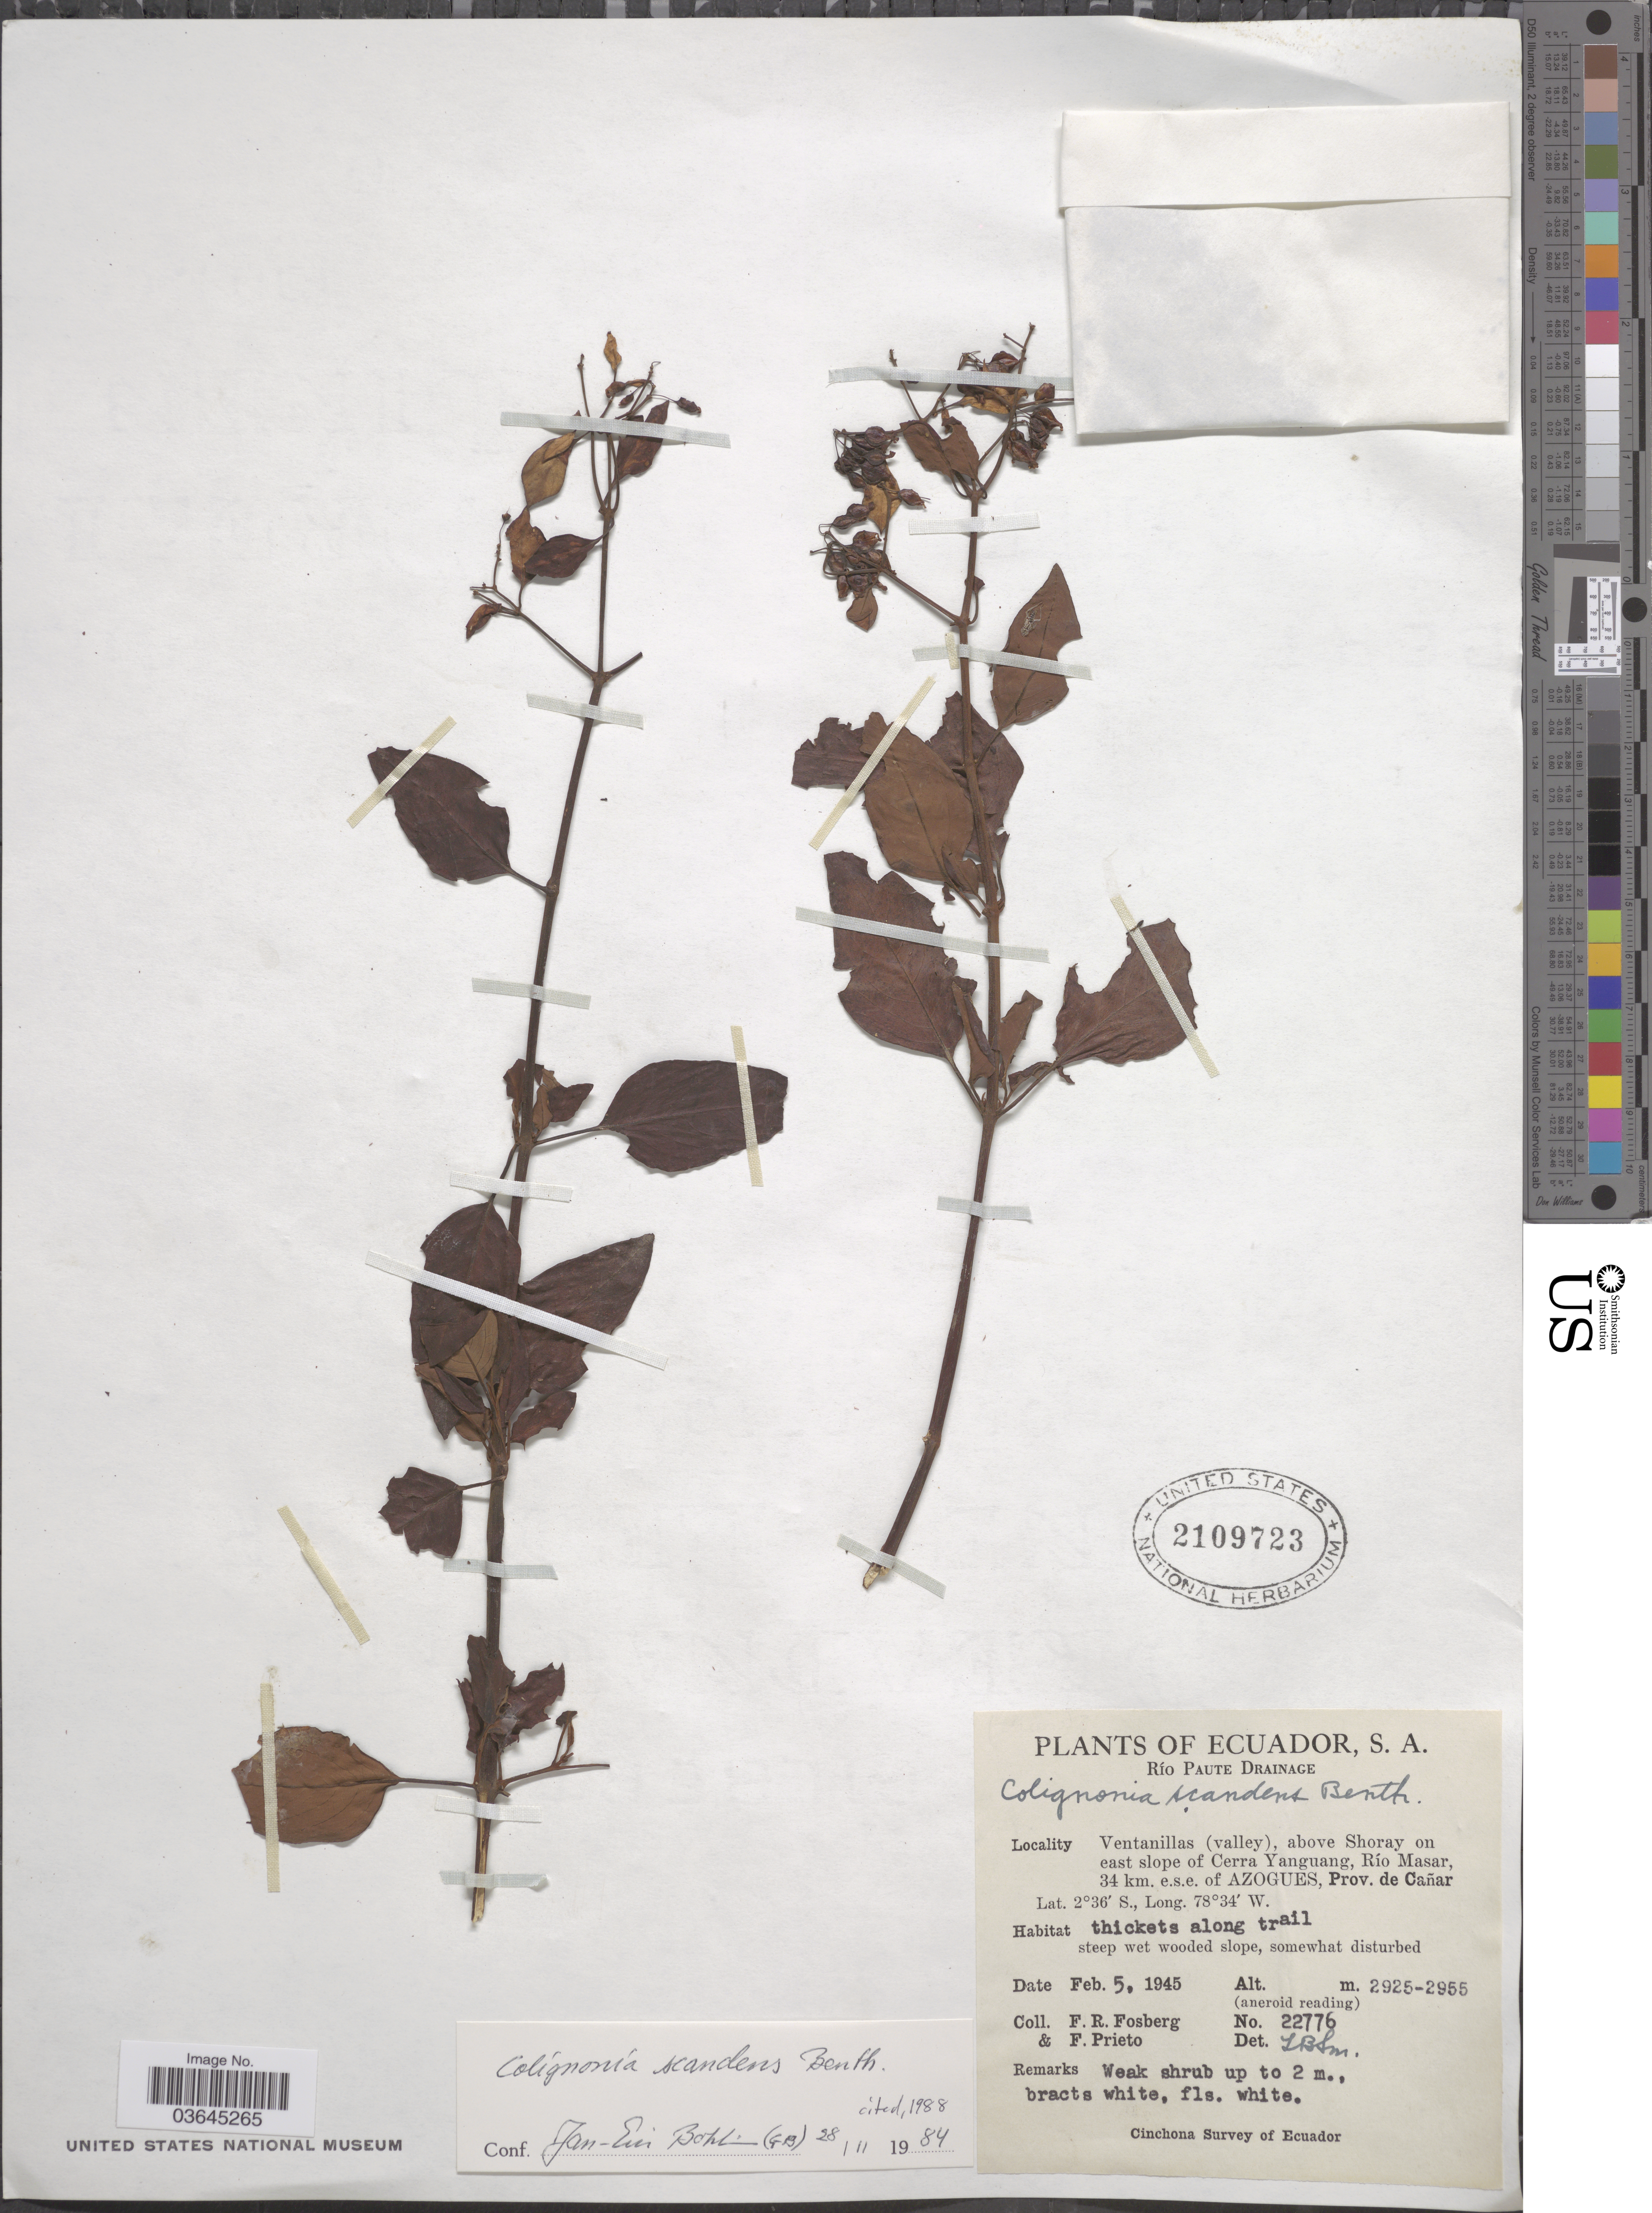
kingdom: Plantae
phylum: Tracheophyta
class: Magnoliopsida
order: Caryophyllales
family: Nyctaginaceae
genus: Colignonia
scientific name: Colignonia scandens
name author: Benth.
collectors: F. R. Fosberg & F. Prieto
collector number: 22776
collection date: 1946-02-05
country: Ecuador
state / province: Cañar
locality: Río Paute Drainage. Ventanillas (valley), above Shoray on east slope of Cerra Yanguang, Río Masar, 34 km. e.s.e. of Azogues.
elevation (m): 2925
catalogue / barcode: US 2109723